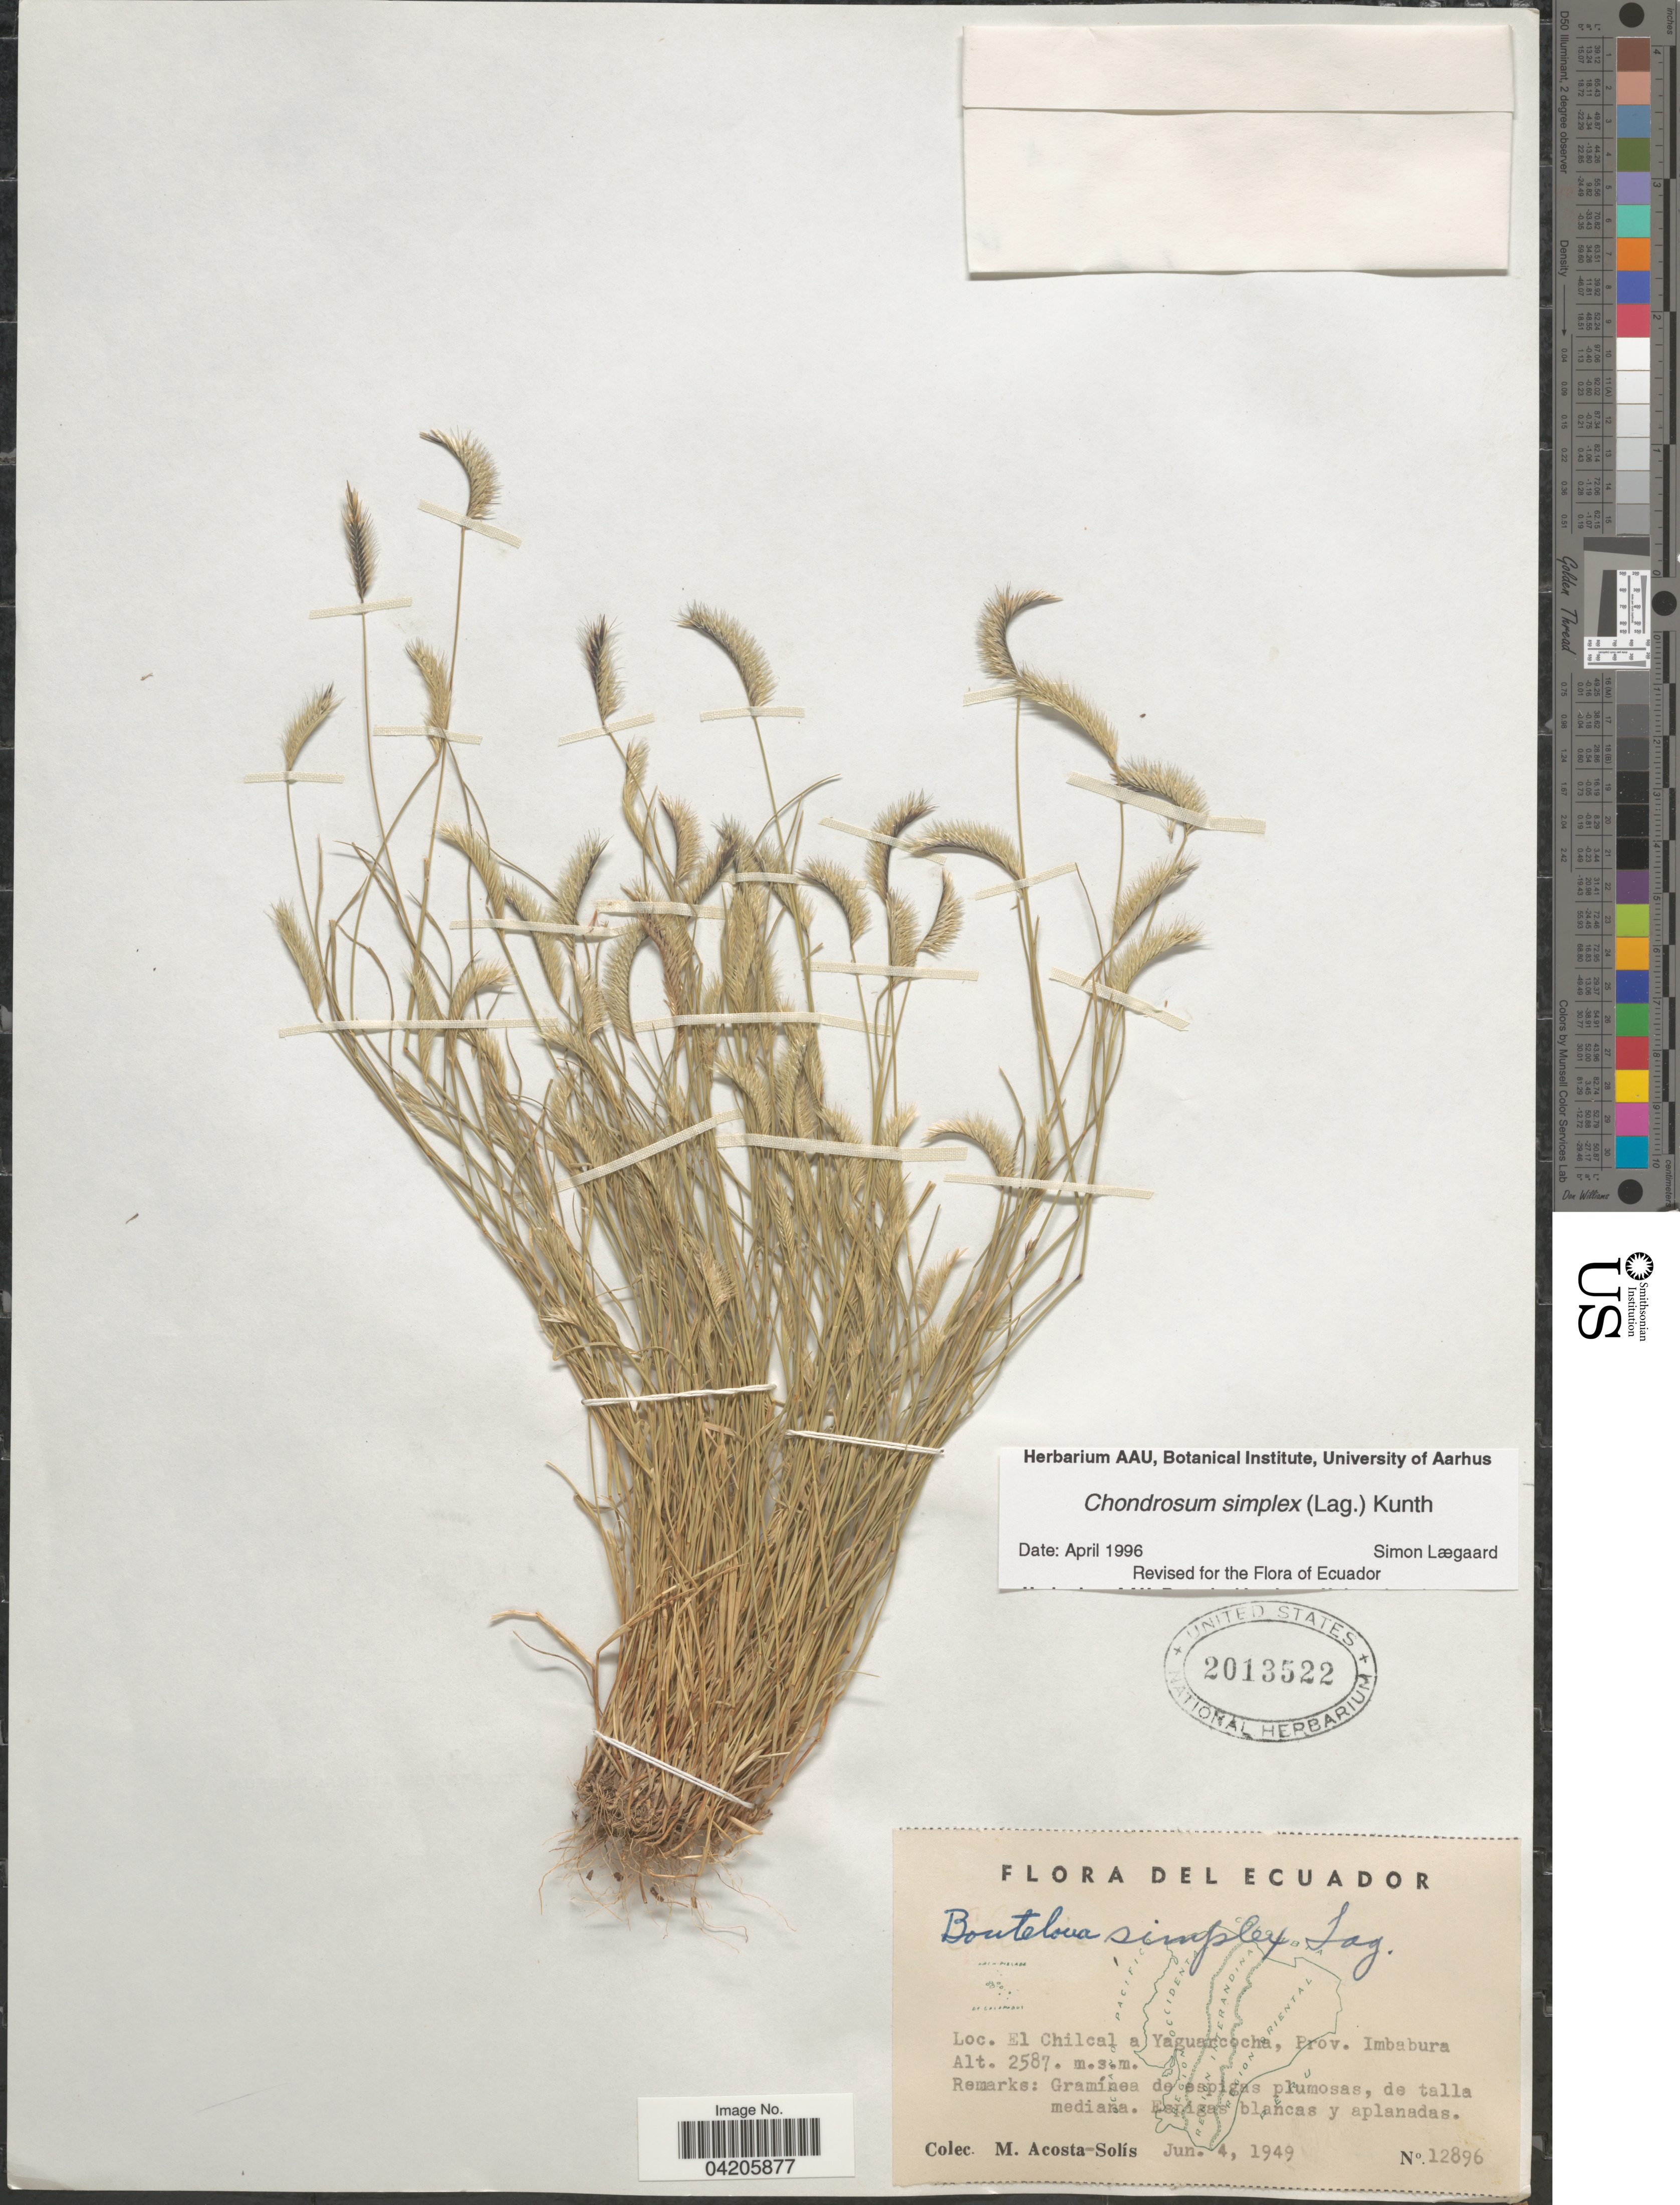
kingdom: Plantae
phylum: Tracheophyta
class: Liliopsida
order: Poales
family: Poaceae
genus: Bouteloua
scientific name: Bouteloua simplex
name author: Lag.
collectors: M. Acosta Solis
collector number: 12896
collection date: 1949-06-04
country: Ecuador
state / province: Imbabura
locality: El Chilcal a Yaguarcocha.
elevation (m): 2587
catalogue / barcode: US 2013522